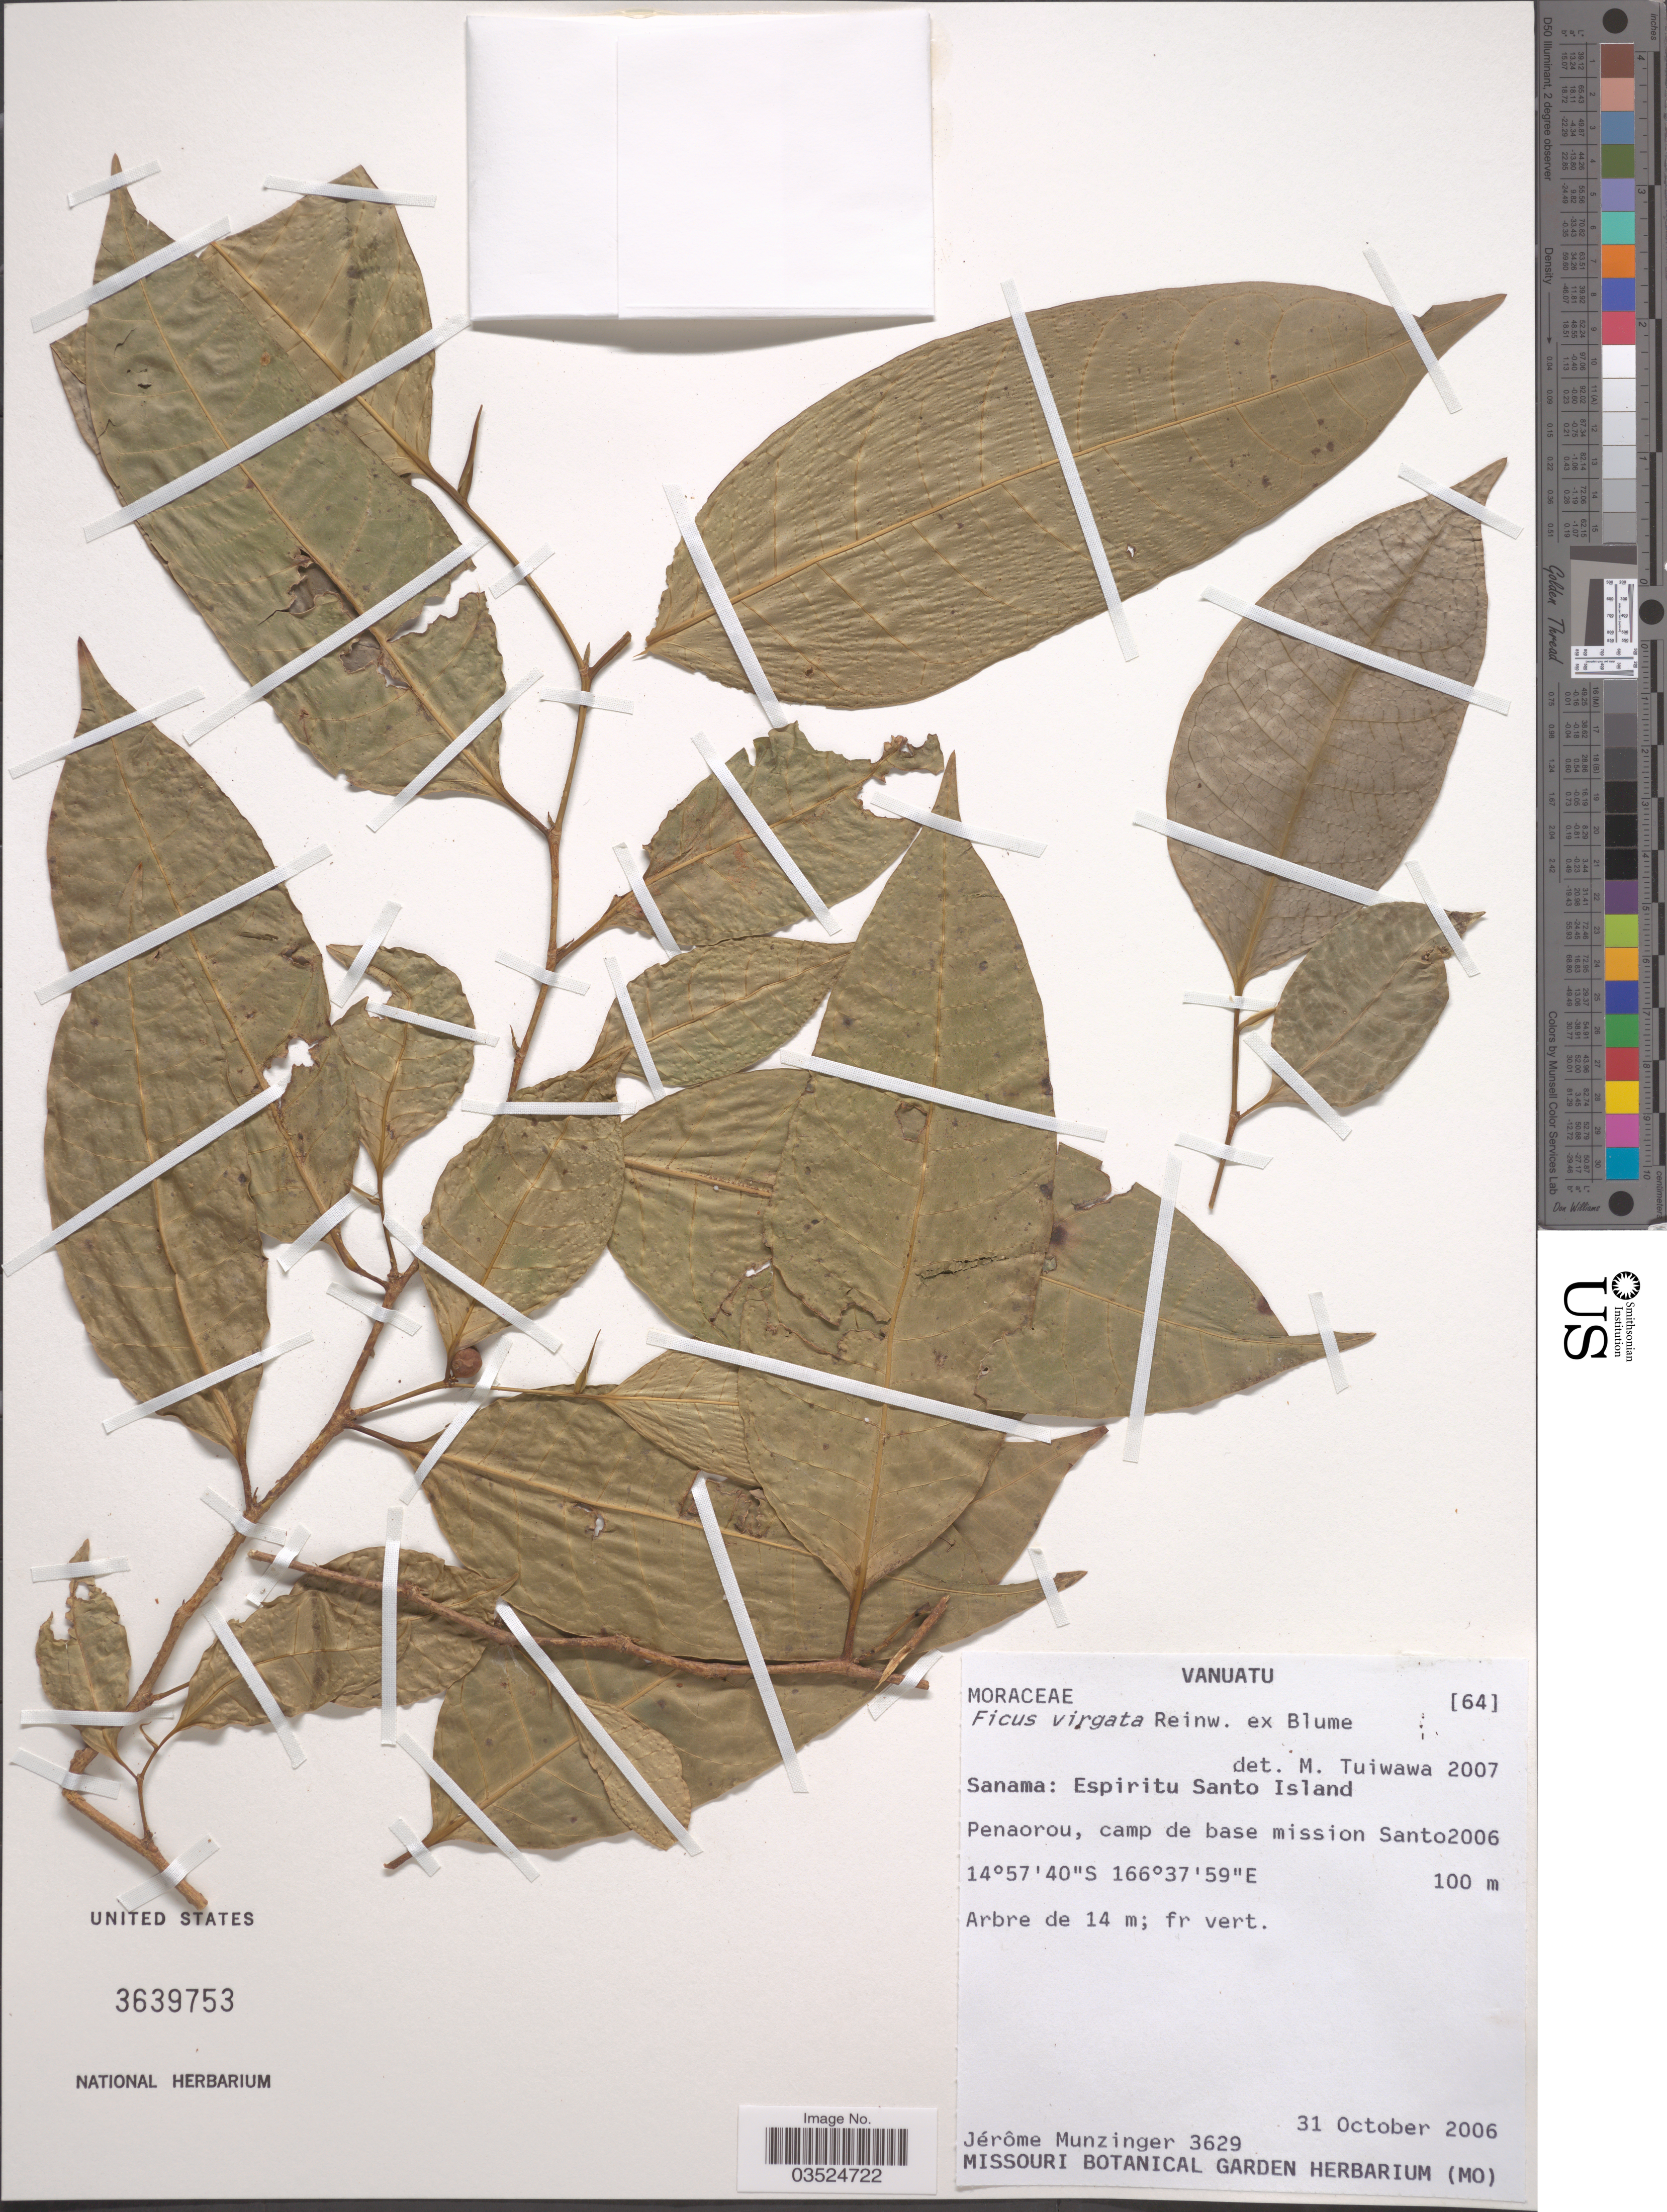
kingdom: Plantae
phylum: Tracheophyta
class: Magnoliopsida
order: Rosales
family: Moraceae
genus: Ficus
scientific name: Ficus virgata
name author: Reinw.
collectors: J. K. Munzinger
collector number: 3629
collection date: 2006-10-31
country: Vanuatu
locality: Sanama: Espiritu Santo Island. Penaorou, camp de base mission Santo2006.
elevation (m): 100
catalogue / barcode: US 3639753